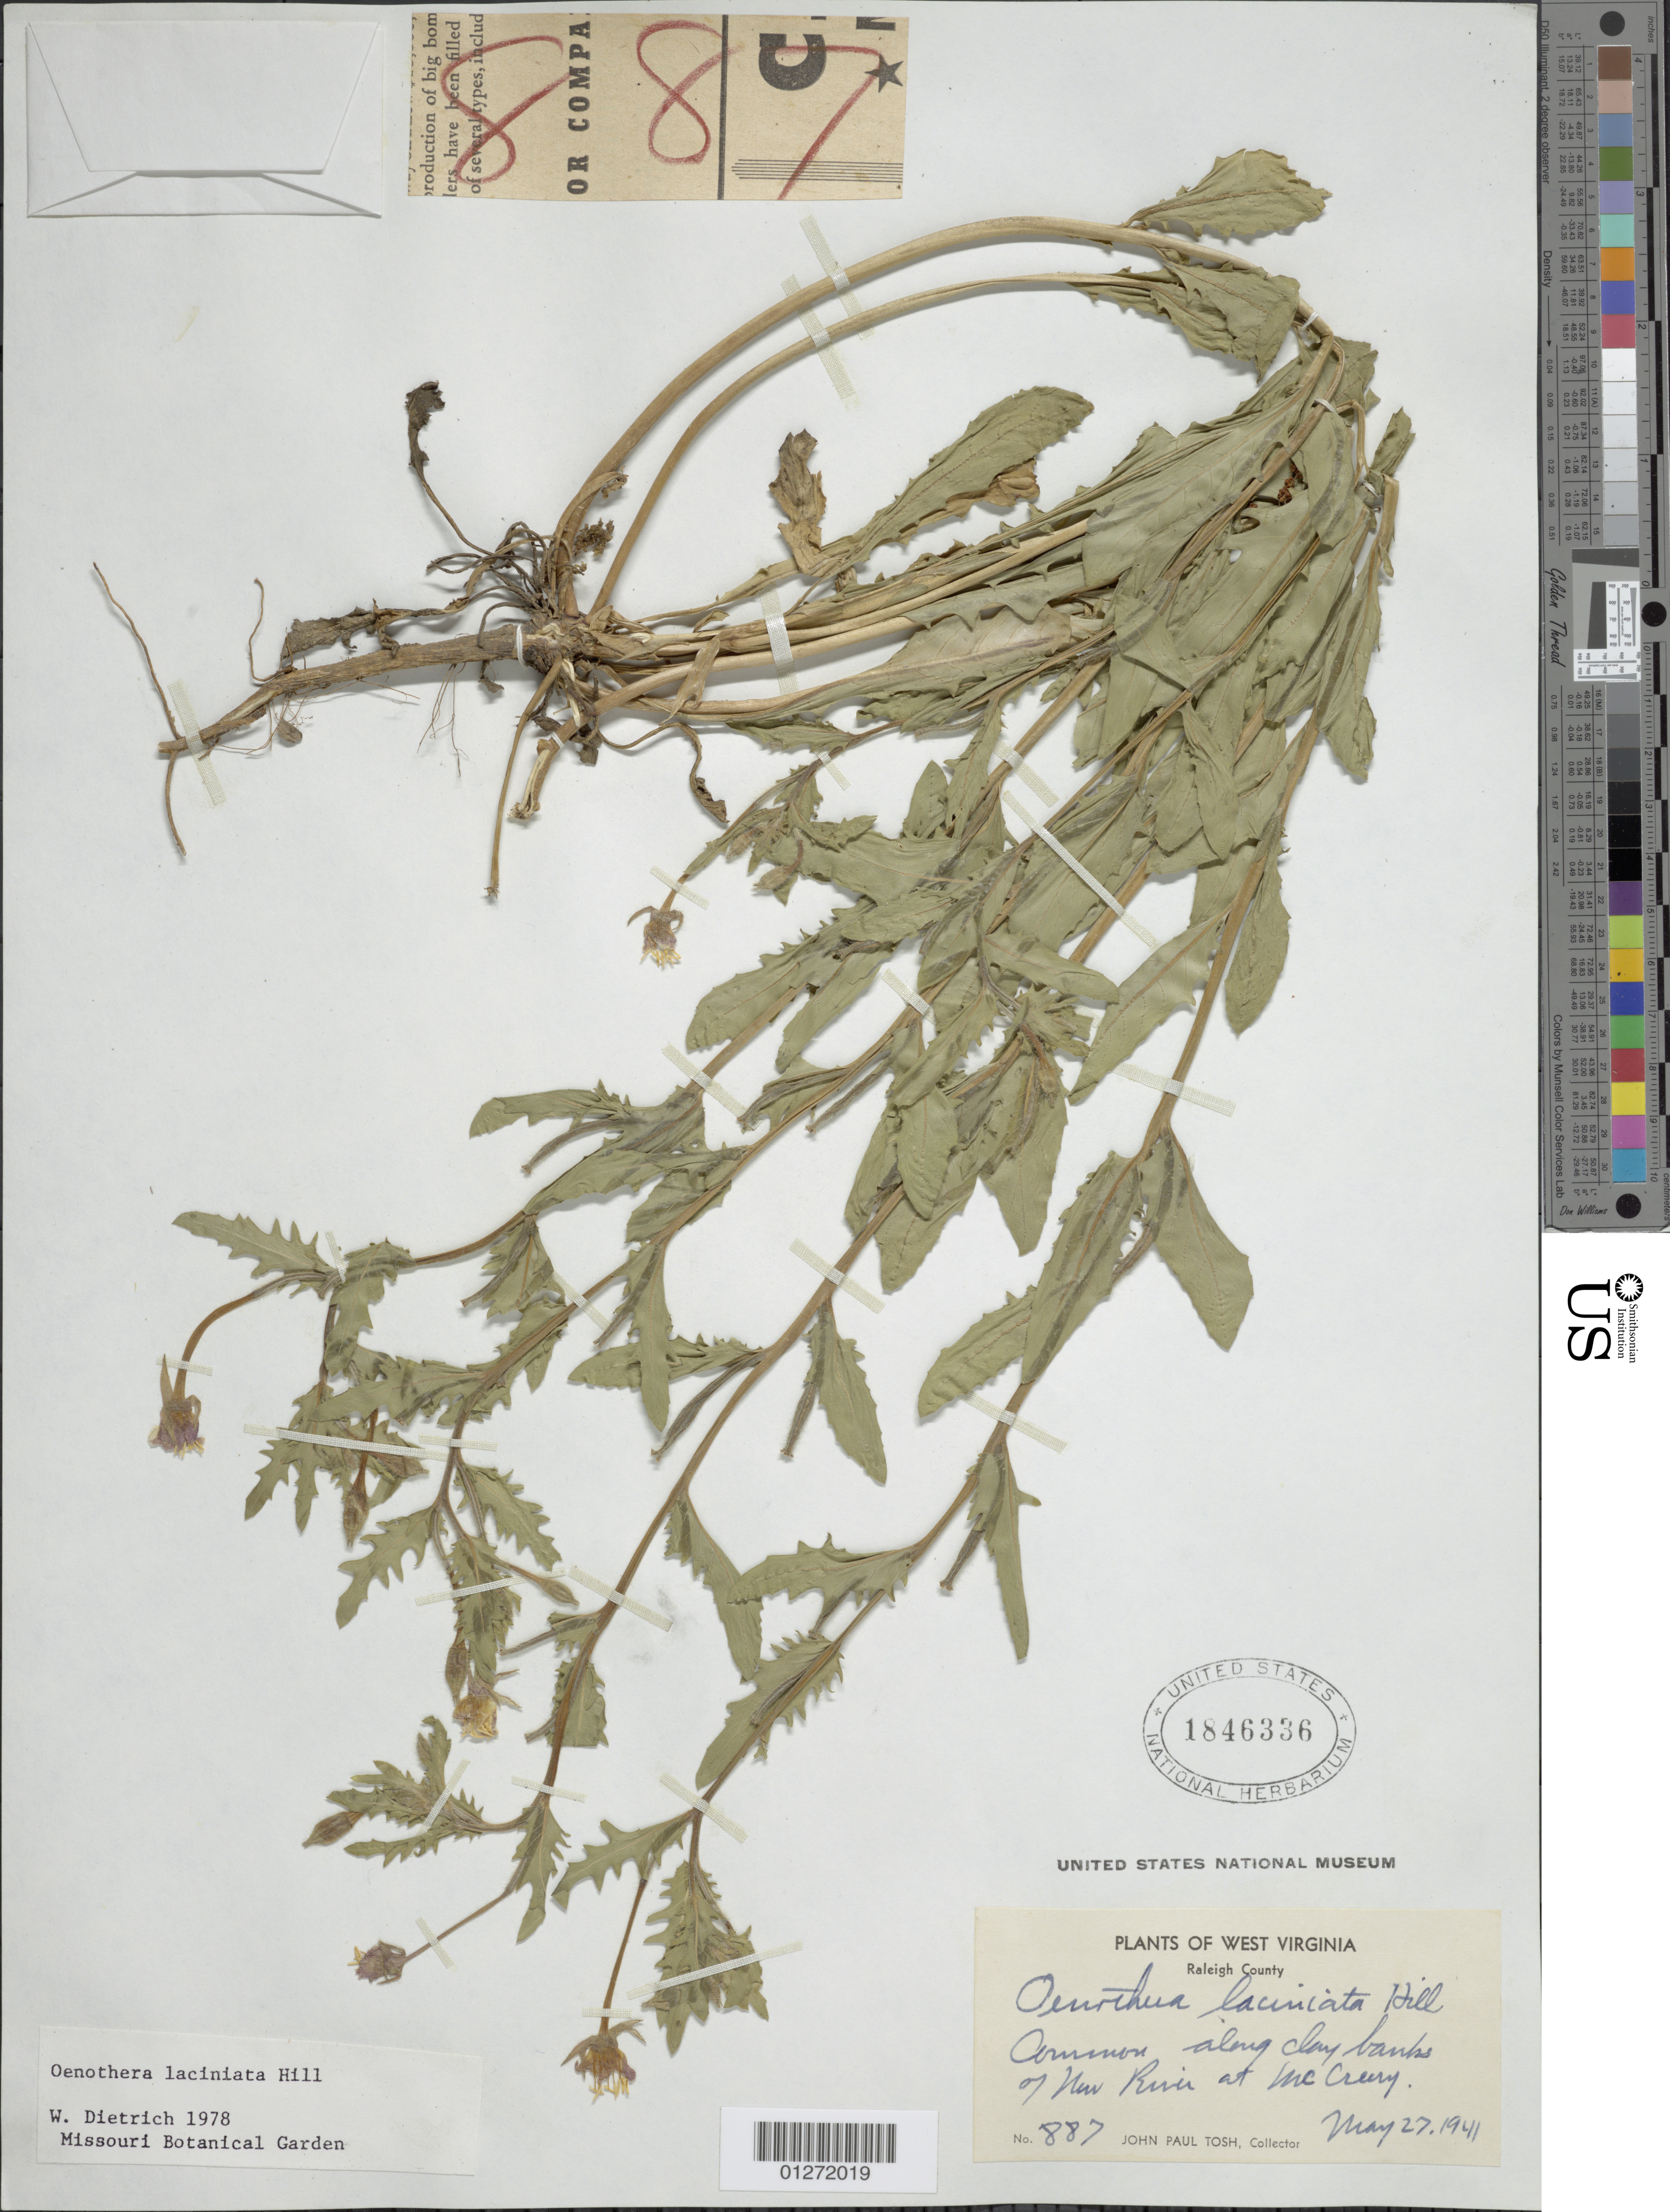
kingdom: Plantae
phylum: Tracheophyta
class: Magnoliopsida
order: Myrtales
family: Onagraceae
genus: Oenothera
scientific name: Oenothera laciniata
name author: Hill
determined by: Dietrich, W.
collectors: J. Tosh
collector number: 887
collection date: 1941-05-27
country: United States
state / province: West Virginia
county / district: Raleigh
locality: along clay banks of New River.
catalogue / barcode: US 1846336